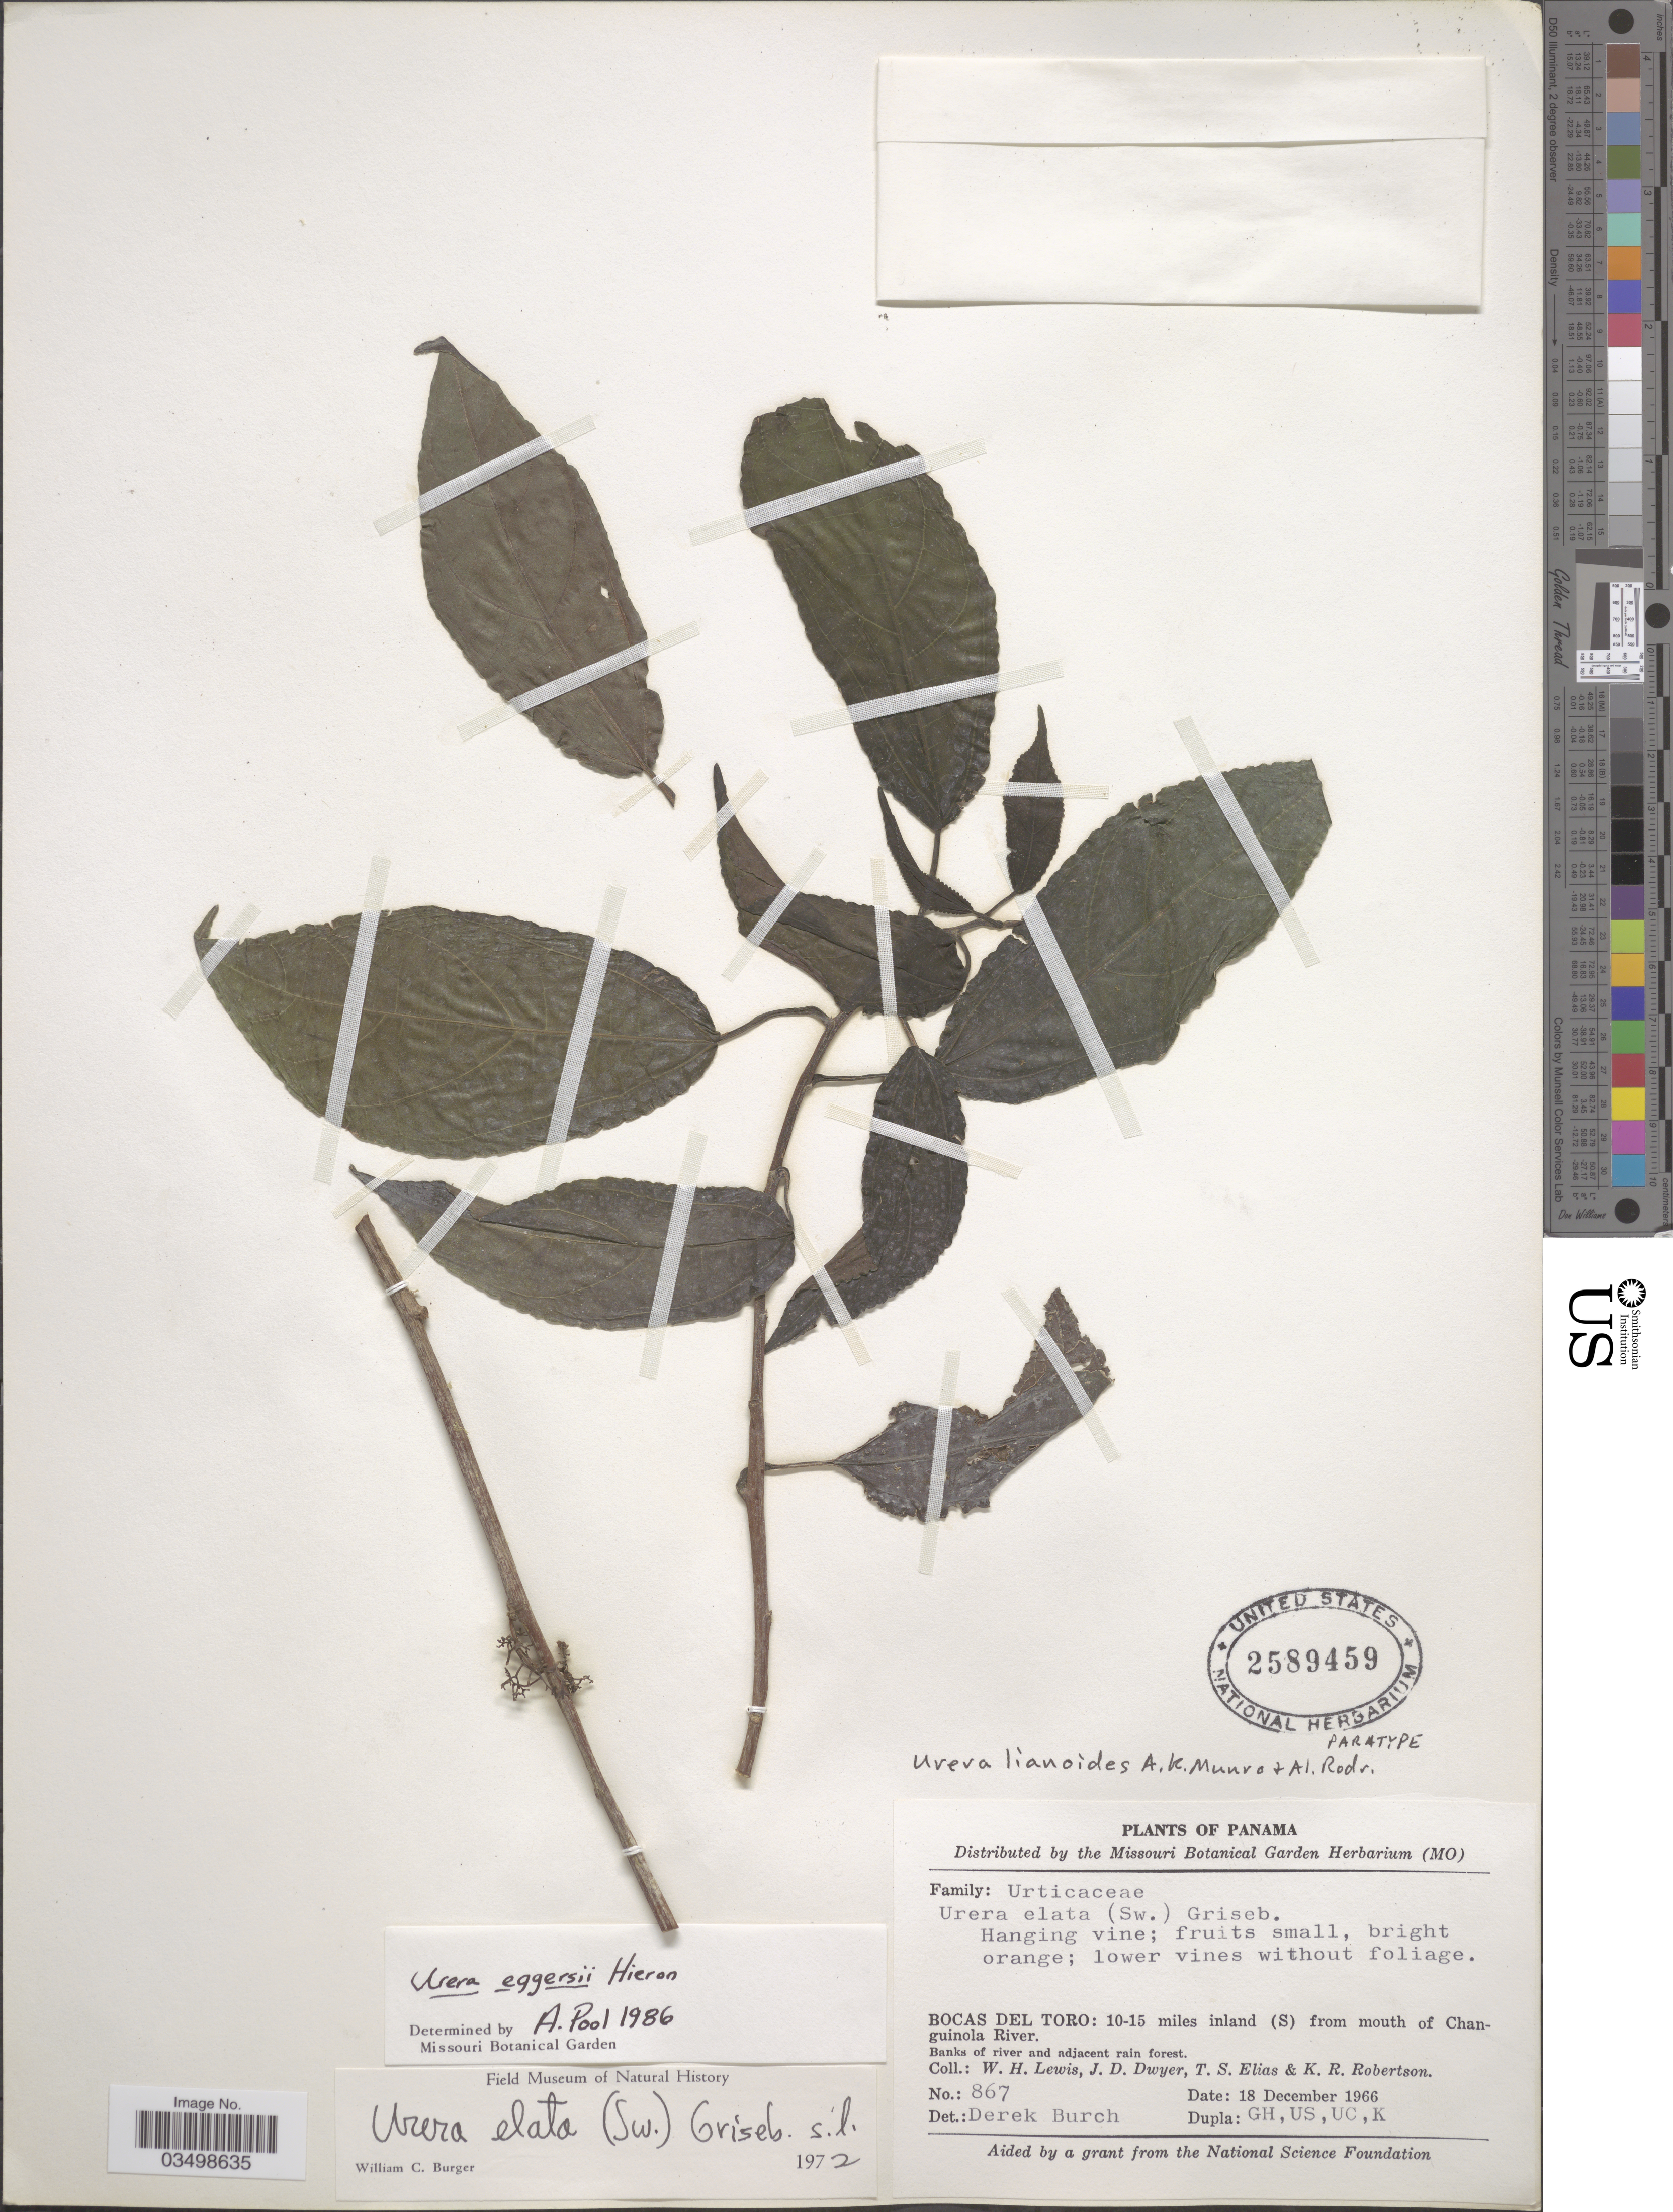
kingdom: Plantae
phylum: Tracheophyta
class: Magnoliopsida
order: Rosales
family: Urticaceae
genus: Urera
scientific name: Urera lianoides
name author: A.K. Munro & Al. Rodr.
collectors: W. H. Lewis, J. D. Dwyer, T. S. Elias & K. Robertson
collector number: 867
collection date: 1966-12-18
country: Panama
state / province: Bocas del Toro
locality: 10-15 miles inland (S) from mouth of Changuinola River. Banks of river and adjacent rain forest.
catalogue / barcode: US 2589459